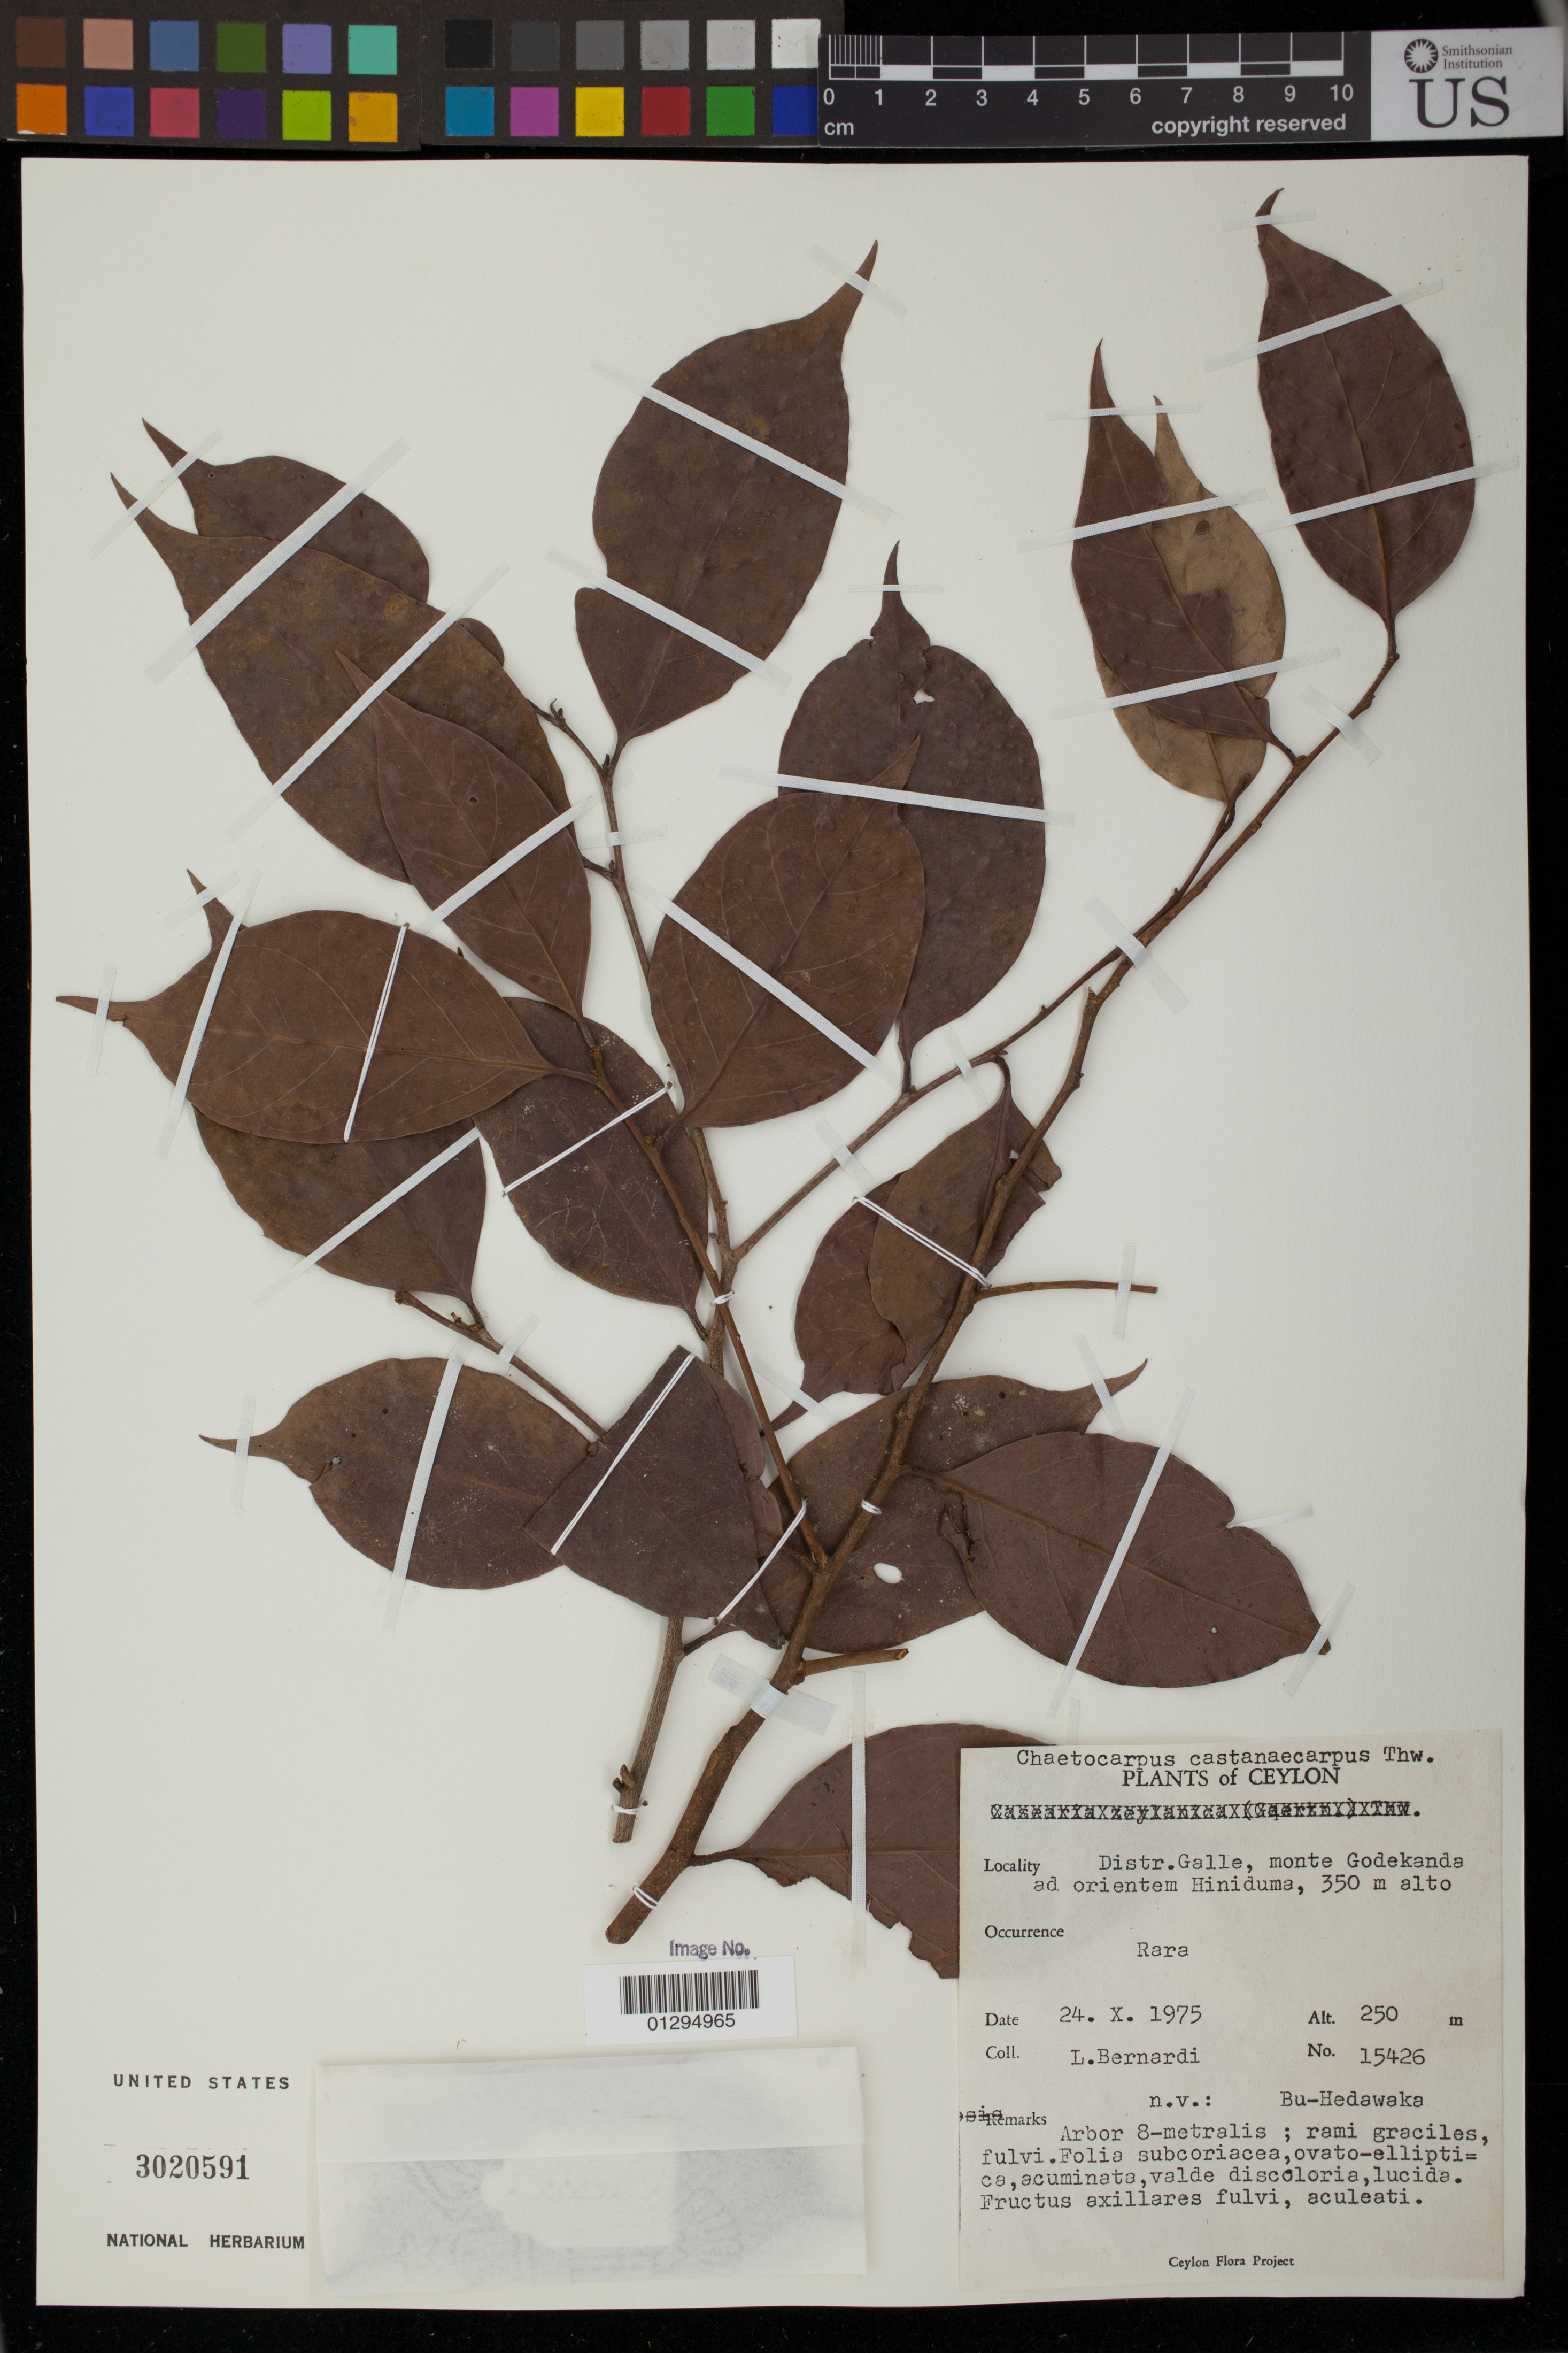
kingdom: Plantae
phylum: Tracheophyta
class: Magnoliopsida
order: Malpighiales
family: Peraceae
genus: Chaetocarpus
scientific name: Chaetocarpus castanocarpus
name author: (Roxb.) Thwaites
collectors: L. Bernardi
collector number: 15426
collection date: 1975-10-24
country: Sri Lanka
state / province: Southern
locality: District Galle, monte Godakanda ad orientem Hiniduma.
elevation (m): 350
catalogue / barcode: US 3020591